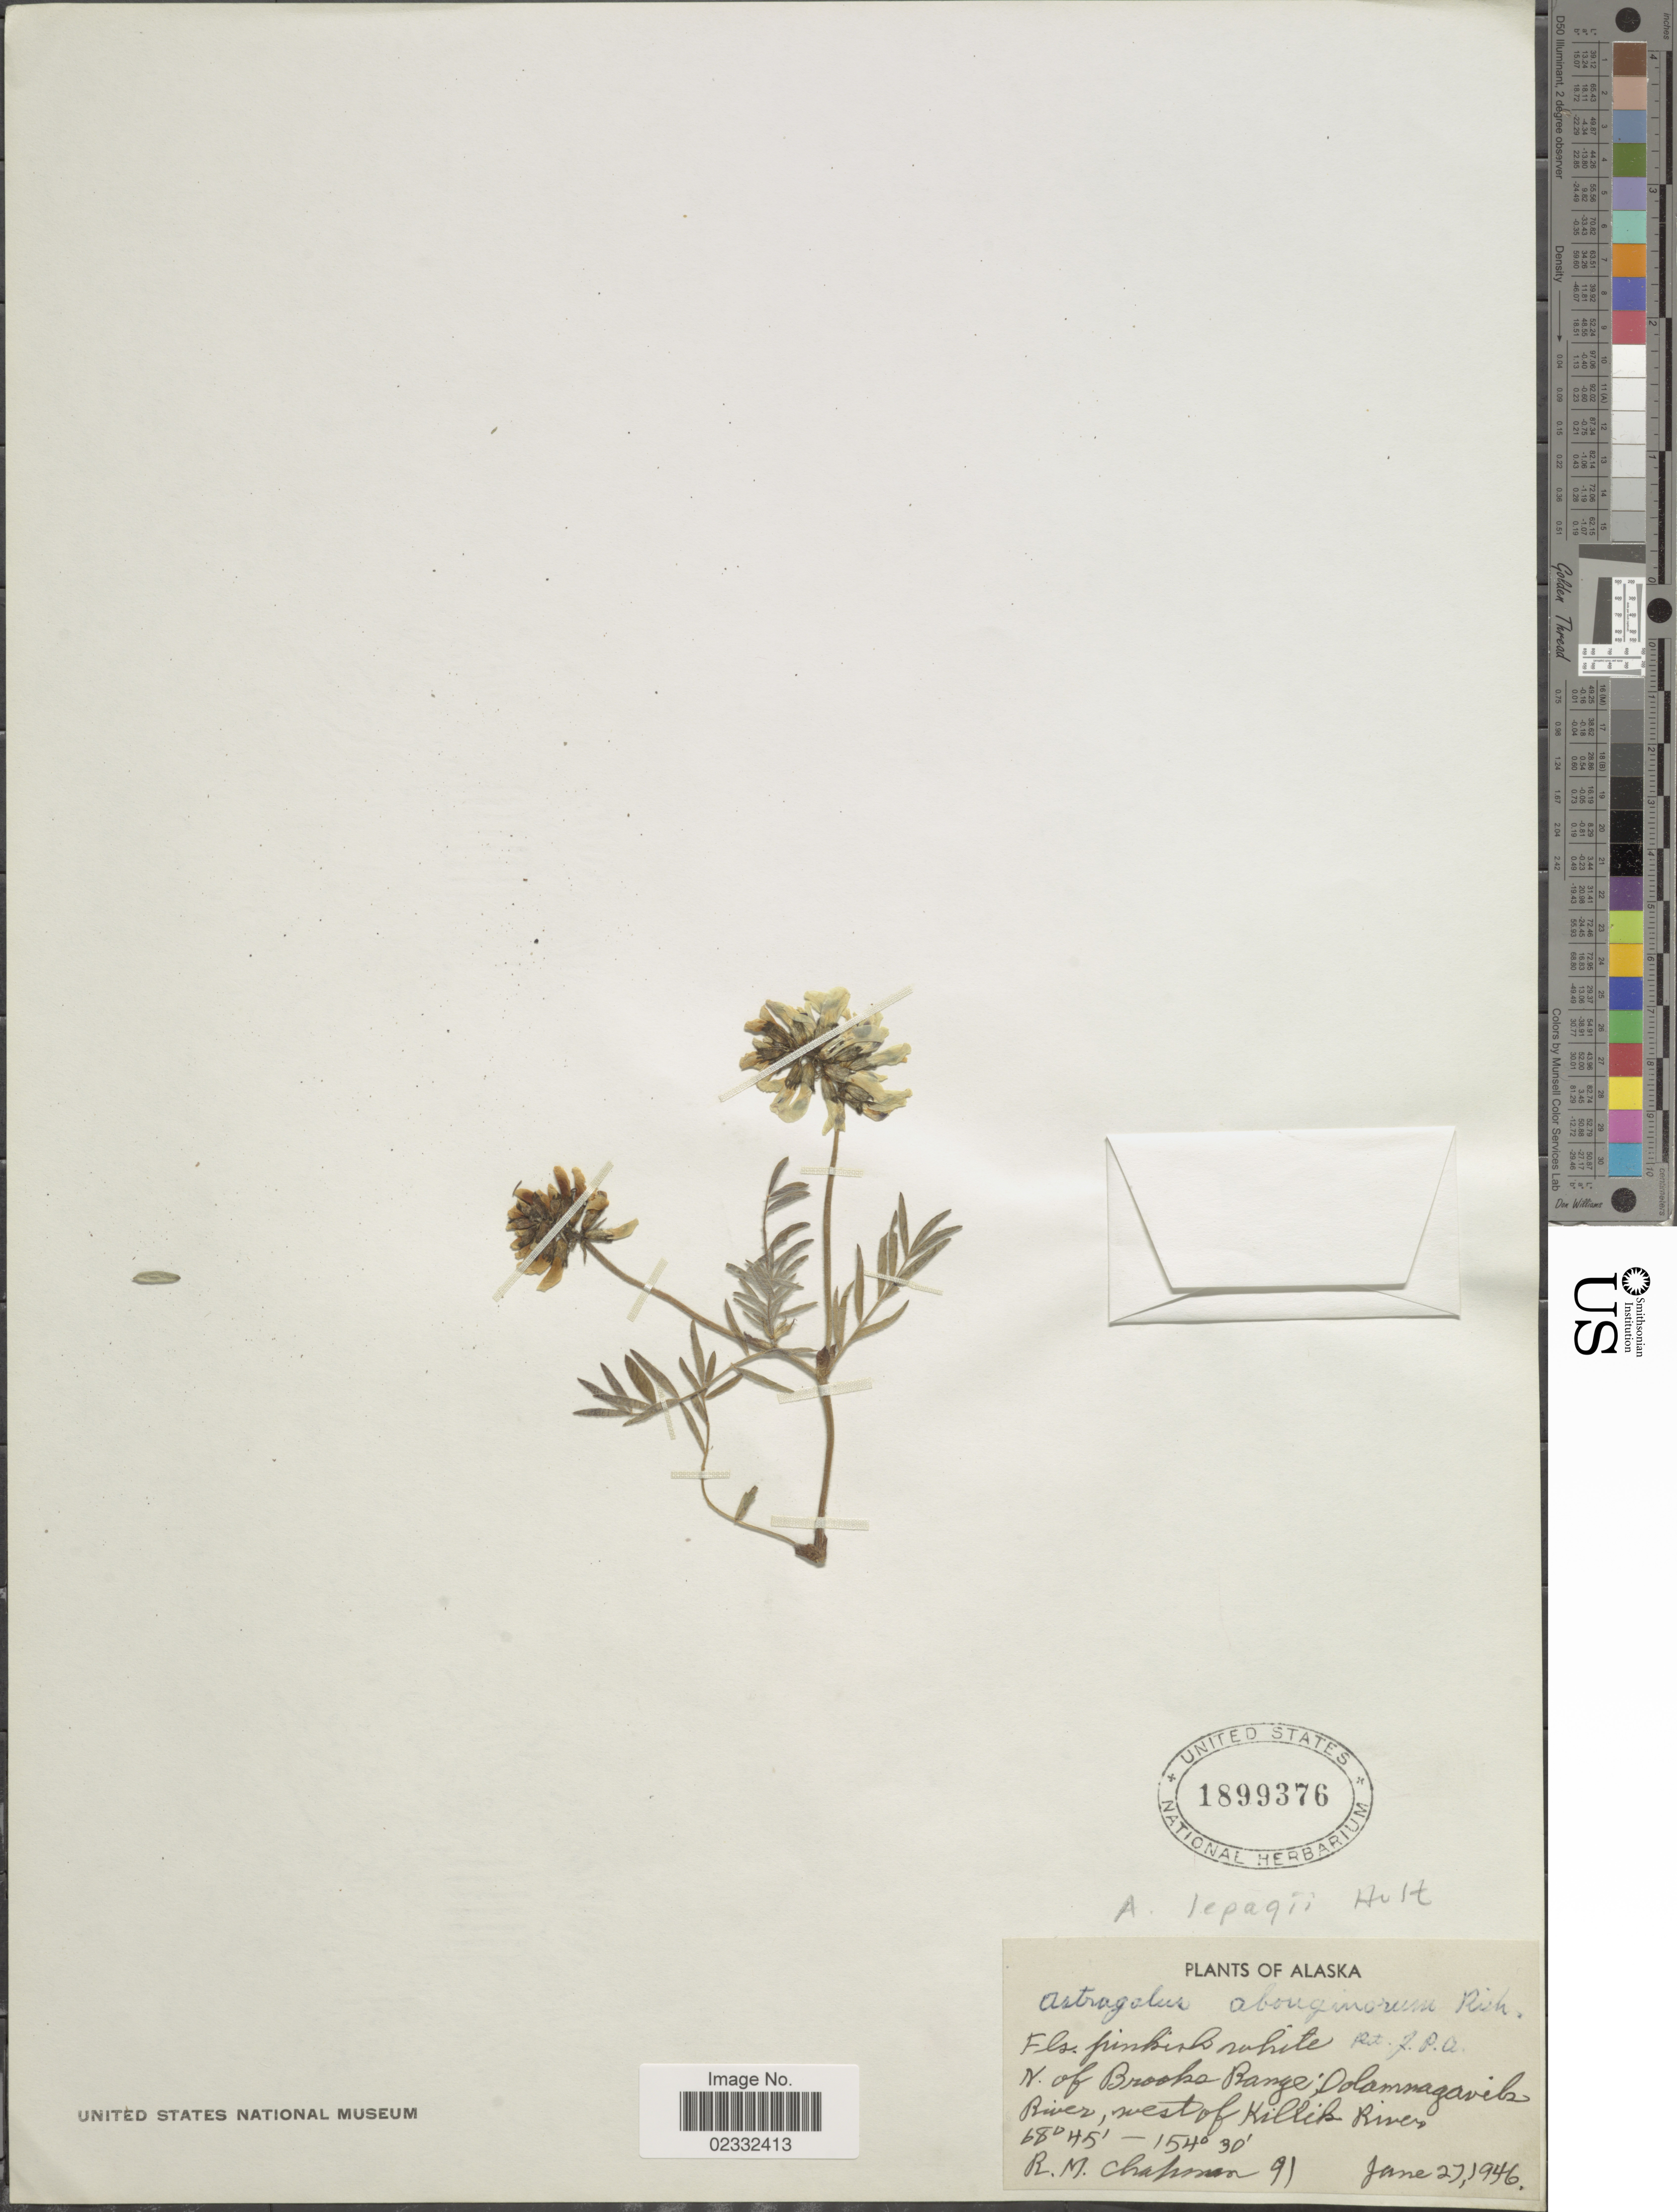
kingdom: Plantae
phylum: Tracheophyta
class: Magnoliopsida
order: Fabales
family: Fabaceae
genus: Astragalus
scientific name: Astragalus lepagei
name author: Hultén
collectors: R. M. Chapman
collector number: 91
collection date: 1946-06-27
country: United States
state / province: Alaska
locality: Alaska, N, of Brooks Range; Oolomnagavik River, west of Killik River.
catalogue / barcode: US 1899376